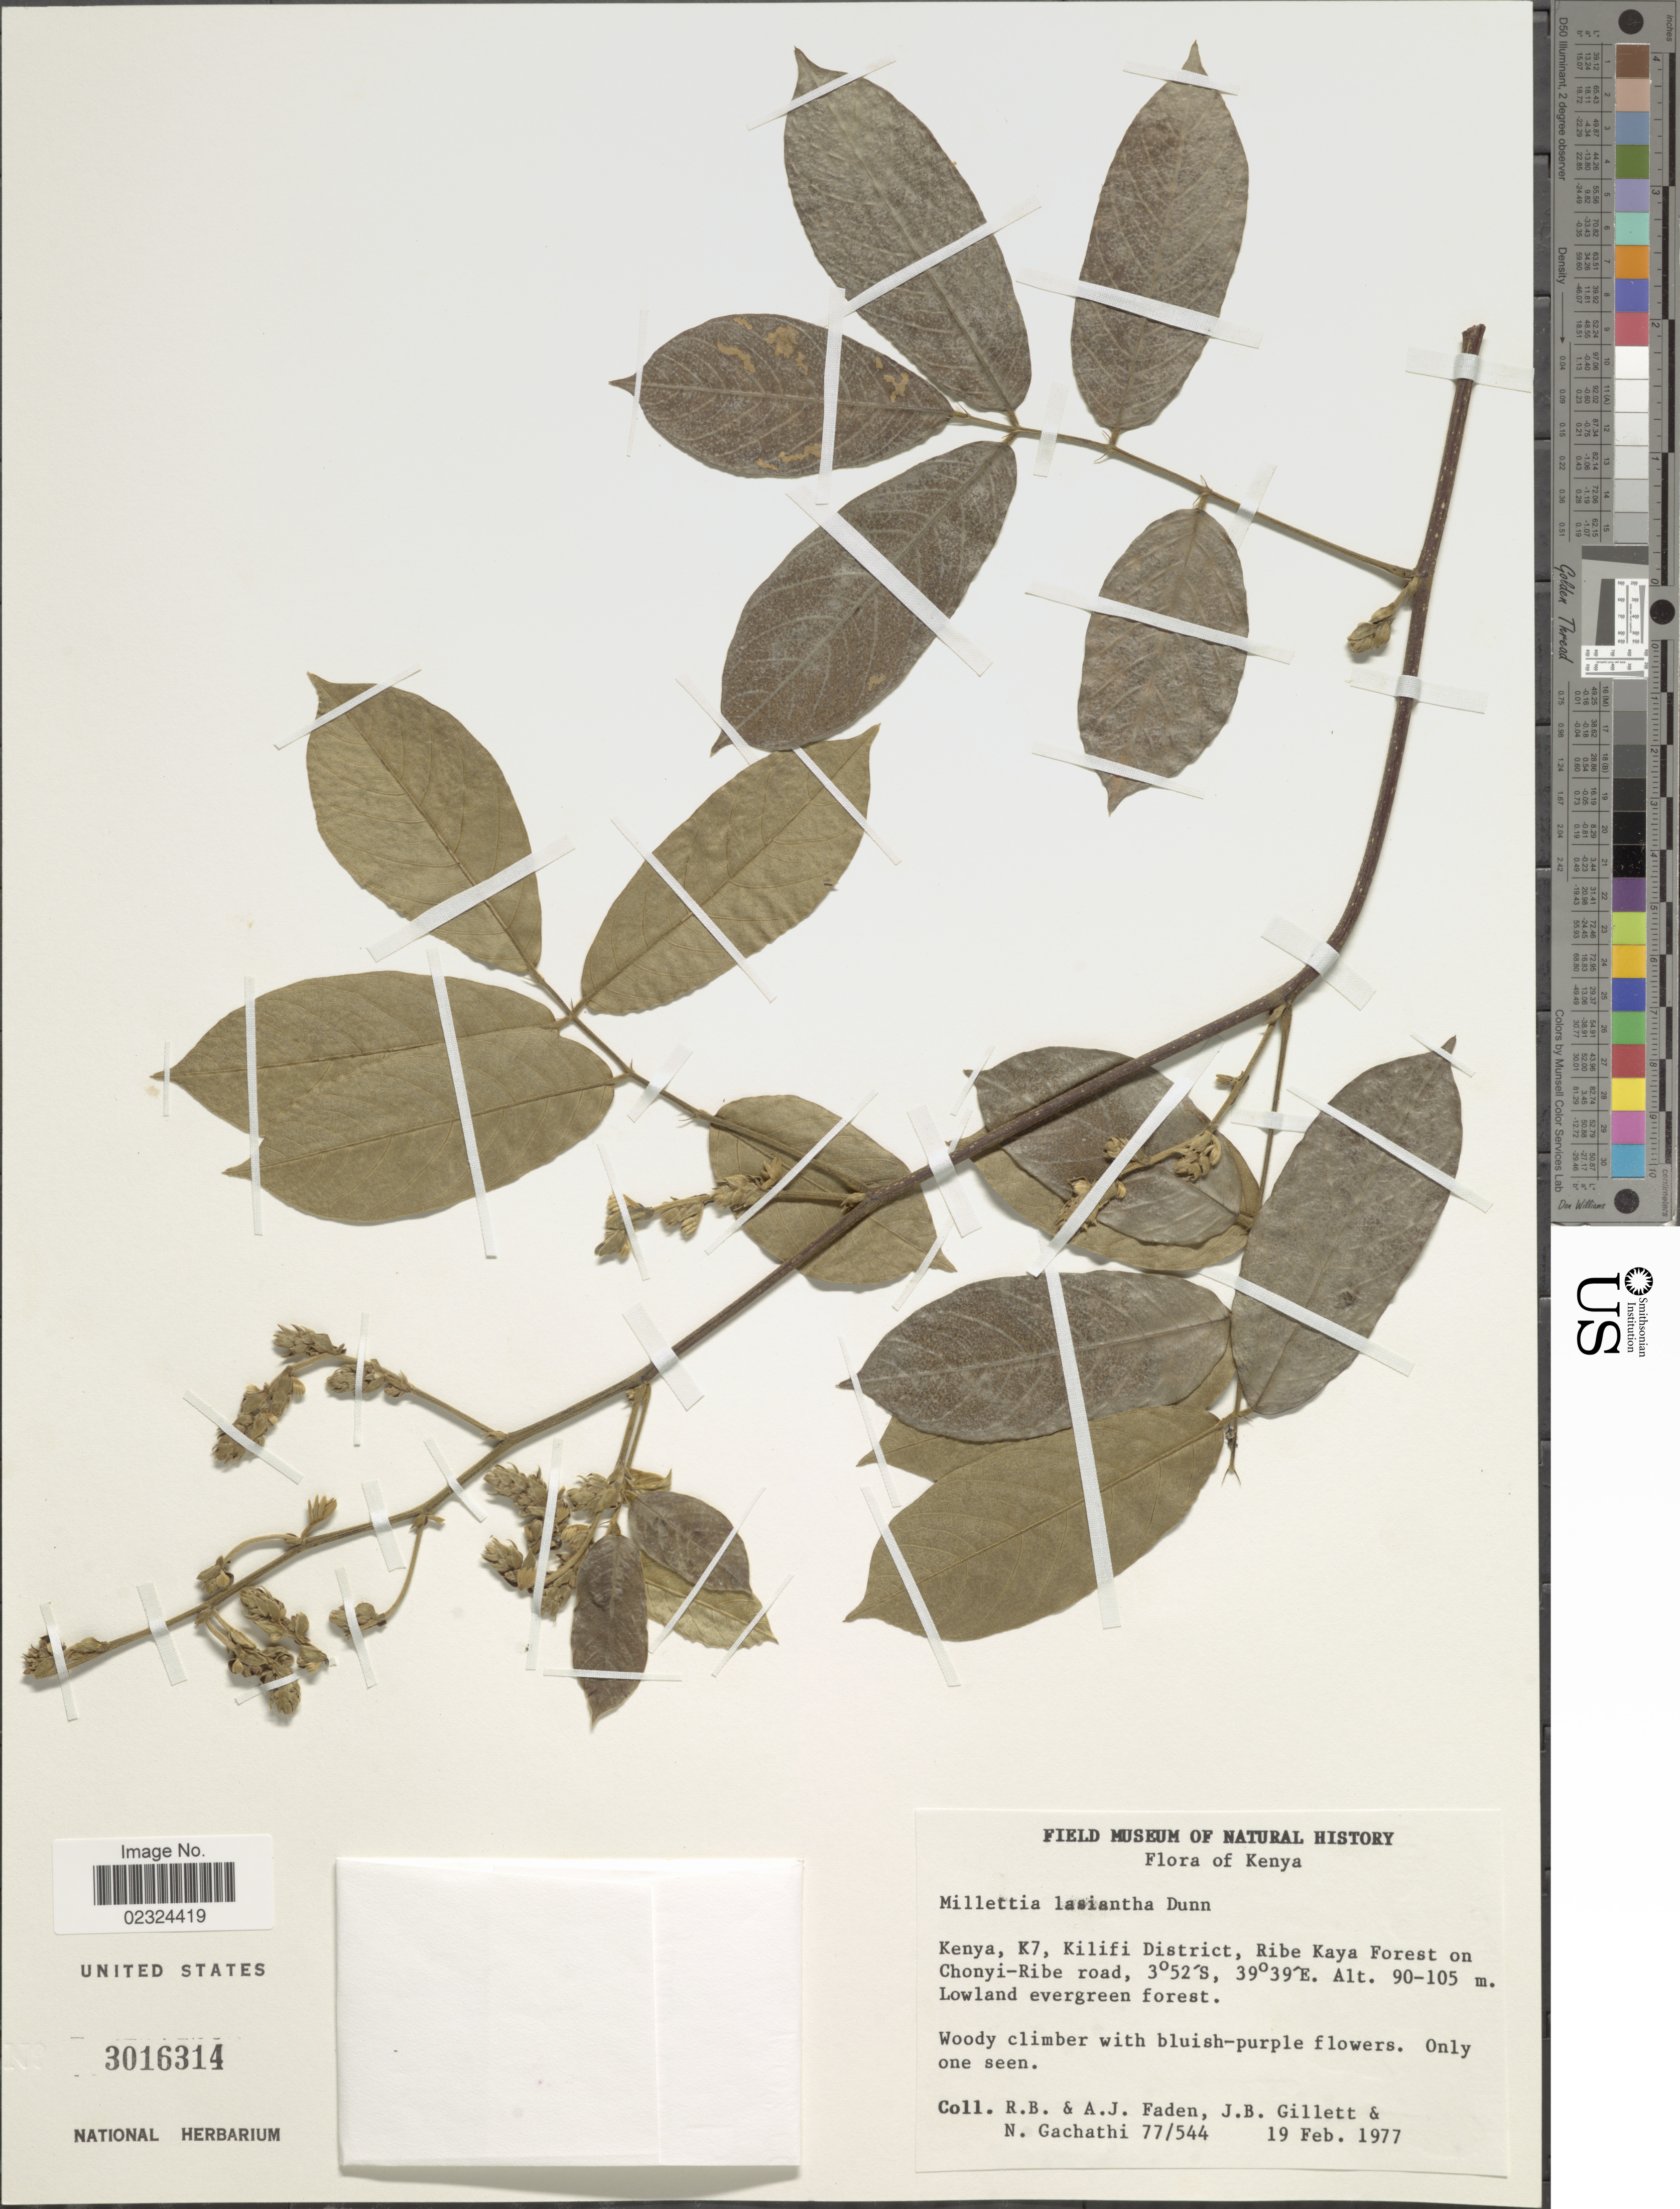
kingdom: Plantae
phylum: Tracheophyta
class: Magnoliopsida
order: Fabales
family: Fabaceae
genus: Millettia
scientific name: Millettia lasiantha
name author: Dunn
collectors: R. B. Faden, A. J. Faden, J. B. Gillett & N. Gachathi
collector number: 77/544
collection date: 1977-02-19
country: Kenya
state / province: Kilifi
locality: K&, Kilifi District, Ribe Kaya Forest on Chonyi-Ribe road.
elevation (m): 90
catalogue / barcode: US 3016314